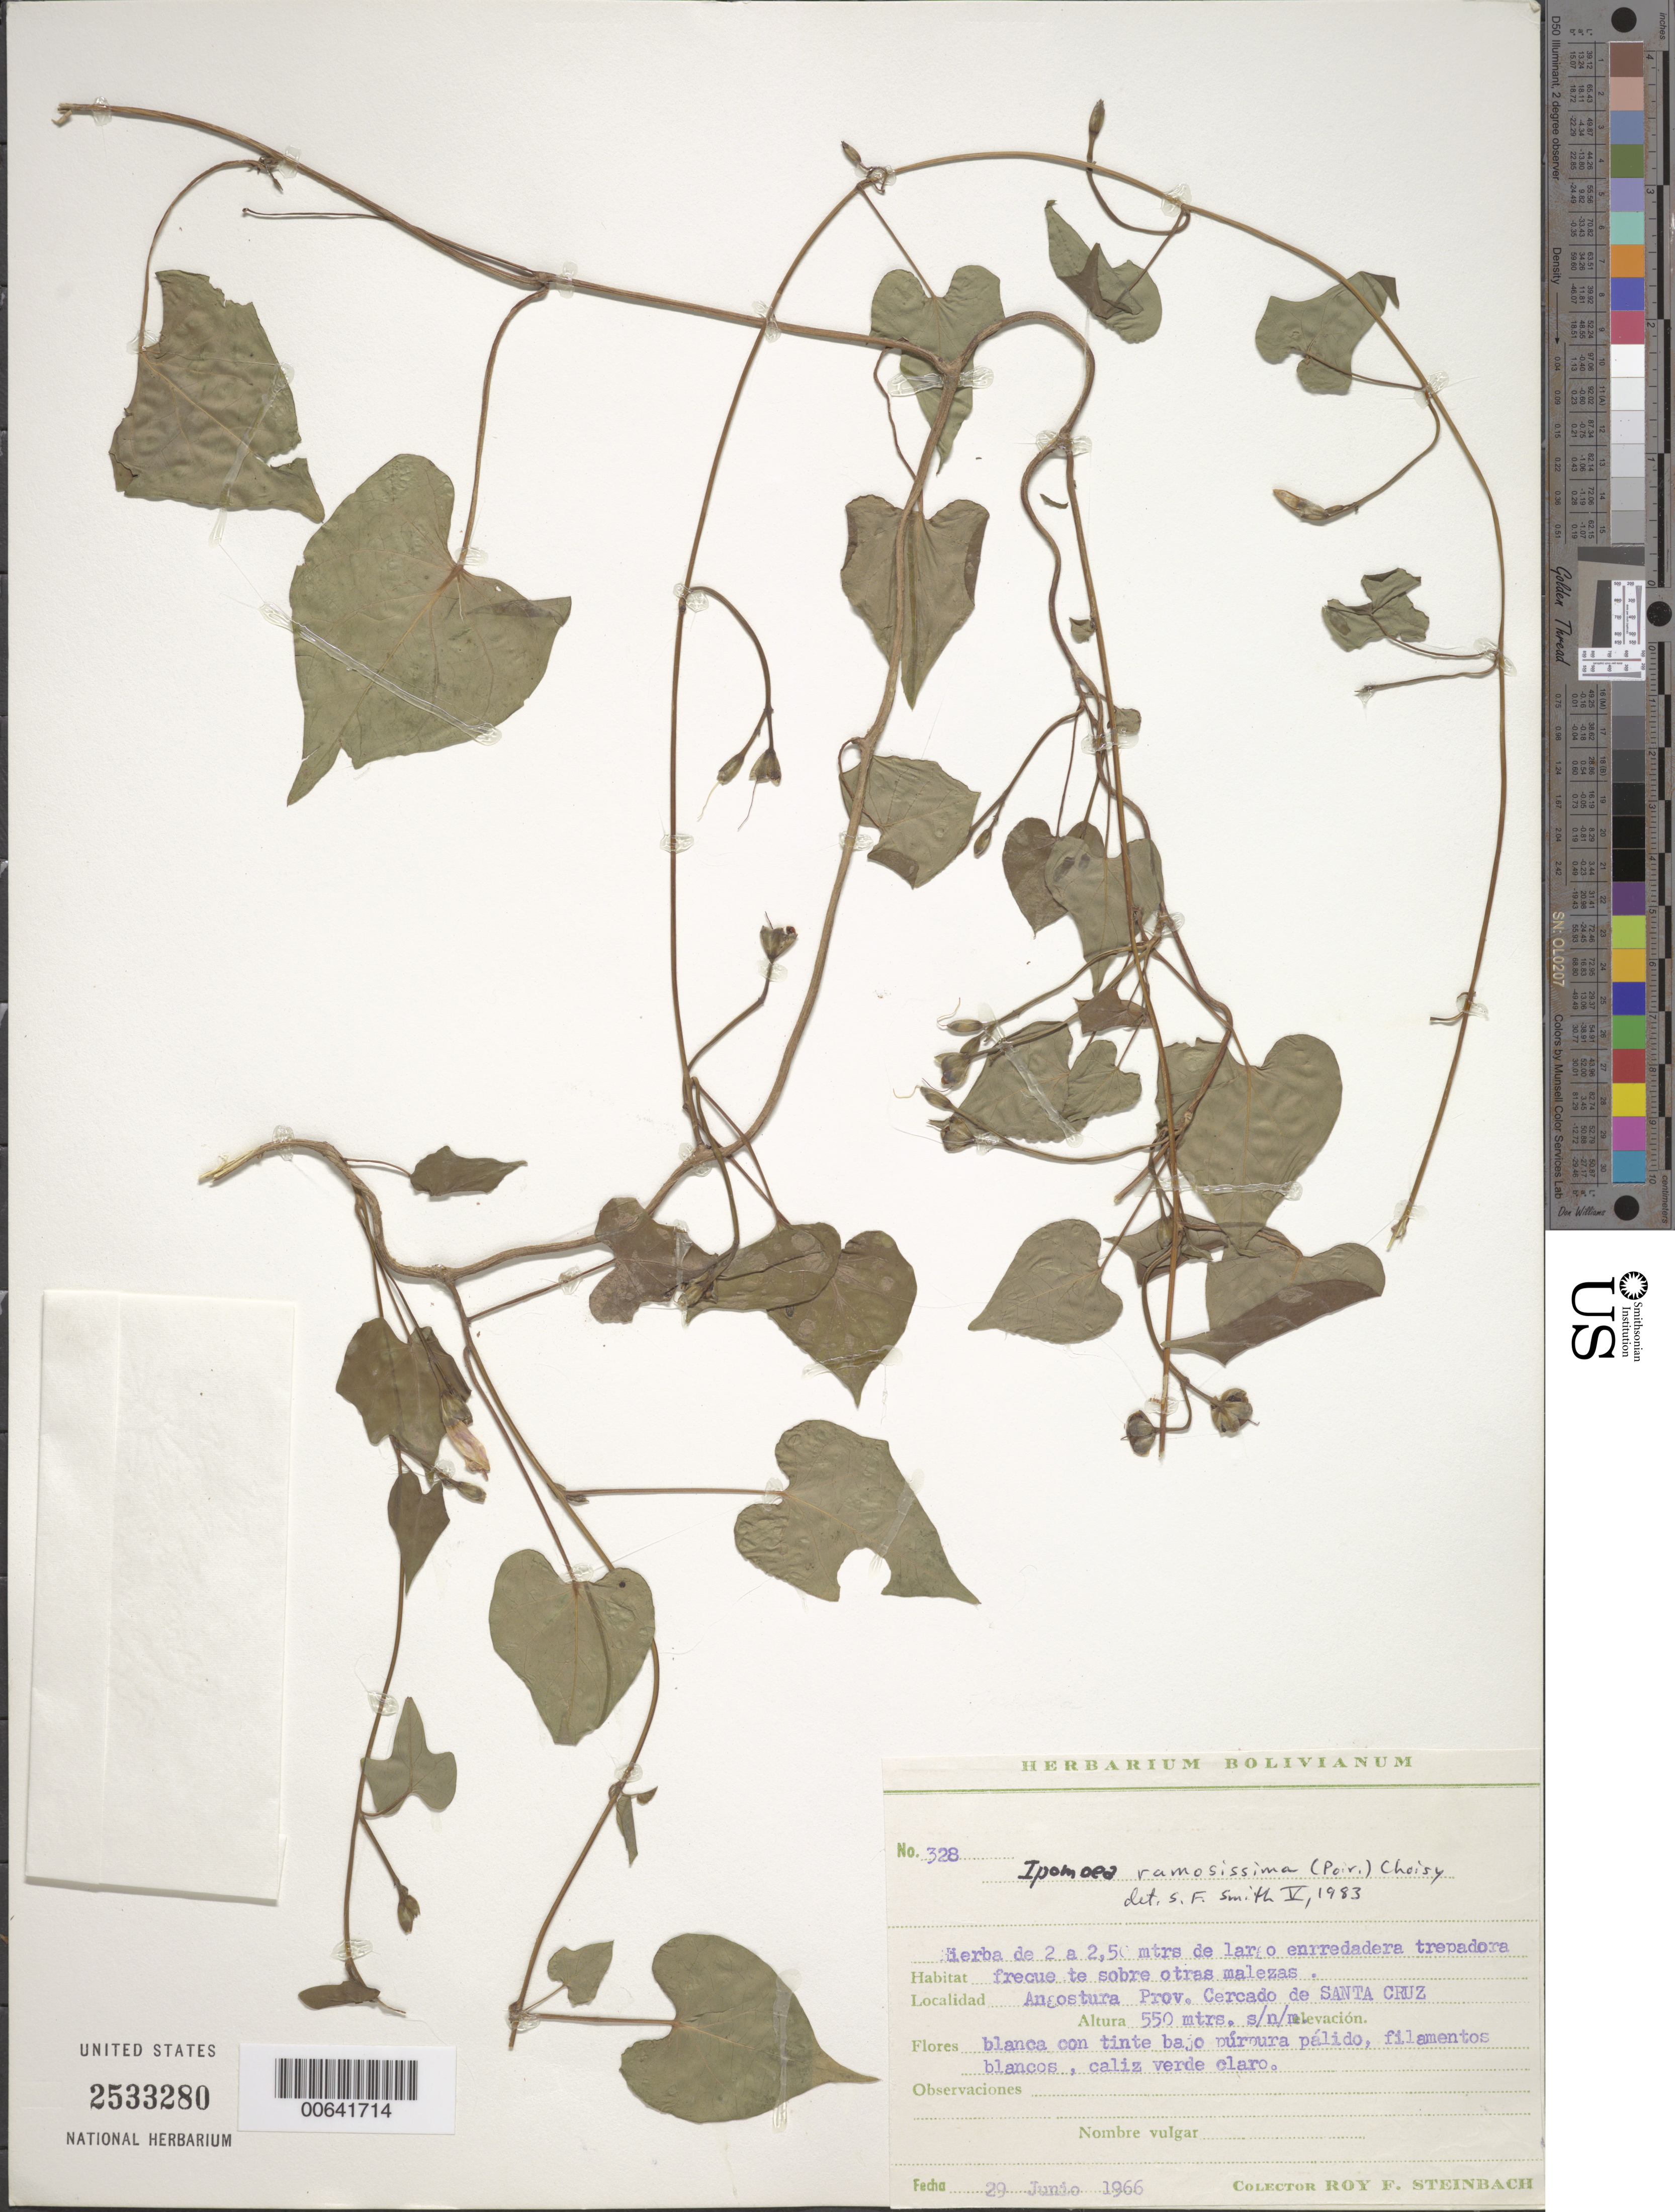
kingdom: Plantae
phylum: Tracheophyta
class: Magnoliopsida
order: Solanales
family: Convolvulaceae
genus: Ipomoea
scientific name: Ipomoea ramosissima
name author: (Poir.) Choisy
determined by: Smith, Stephen F., (US), NMNH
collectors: R. F. Steinbach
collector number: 328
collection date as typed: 29 Jun 1966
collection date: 1966-06-29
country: Bolivia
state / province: Santa Cruz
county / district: Andrés Ibáñez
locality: Cerca de Santa Cruz.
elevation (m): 550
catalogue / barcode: US 2533280